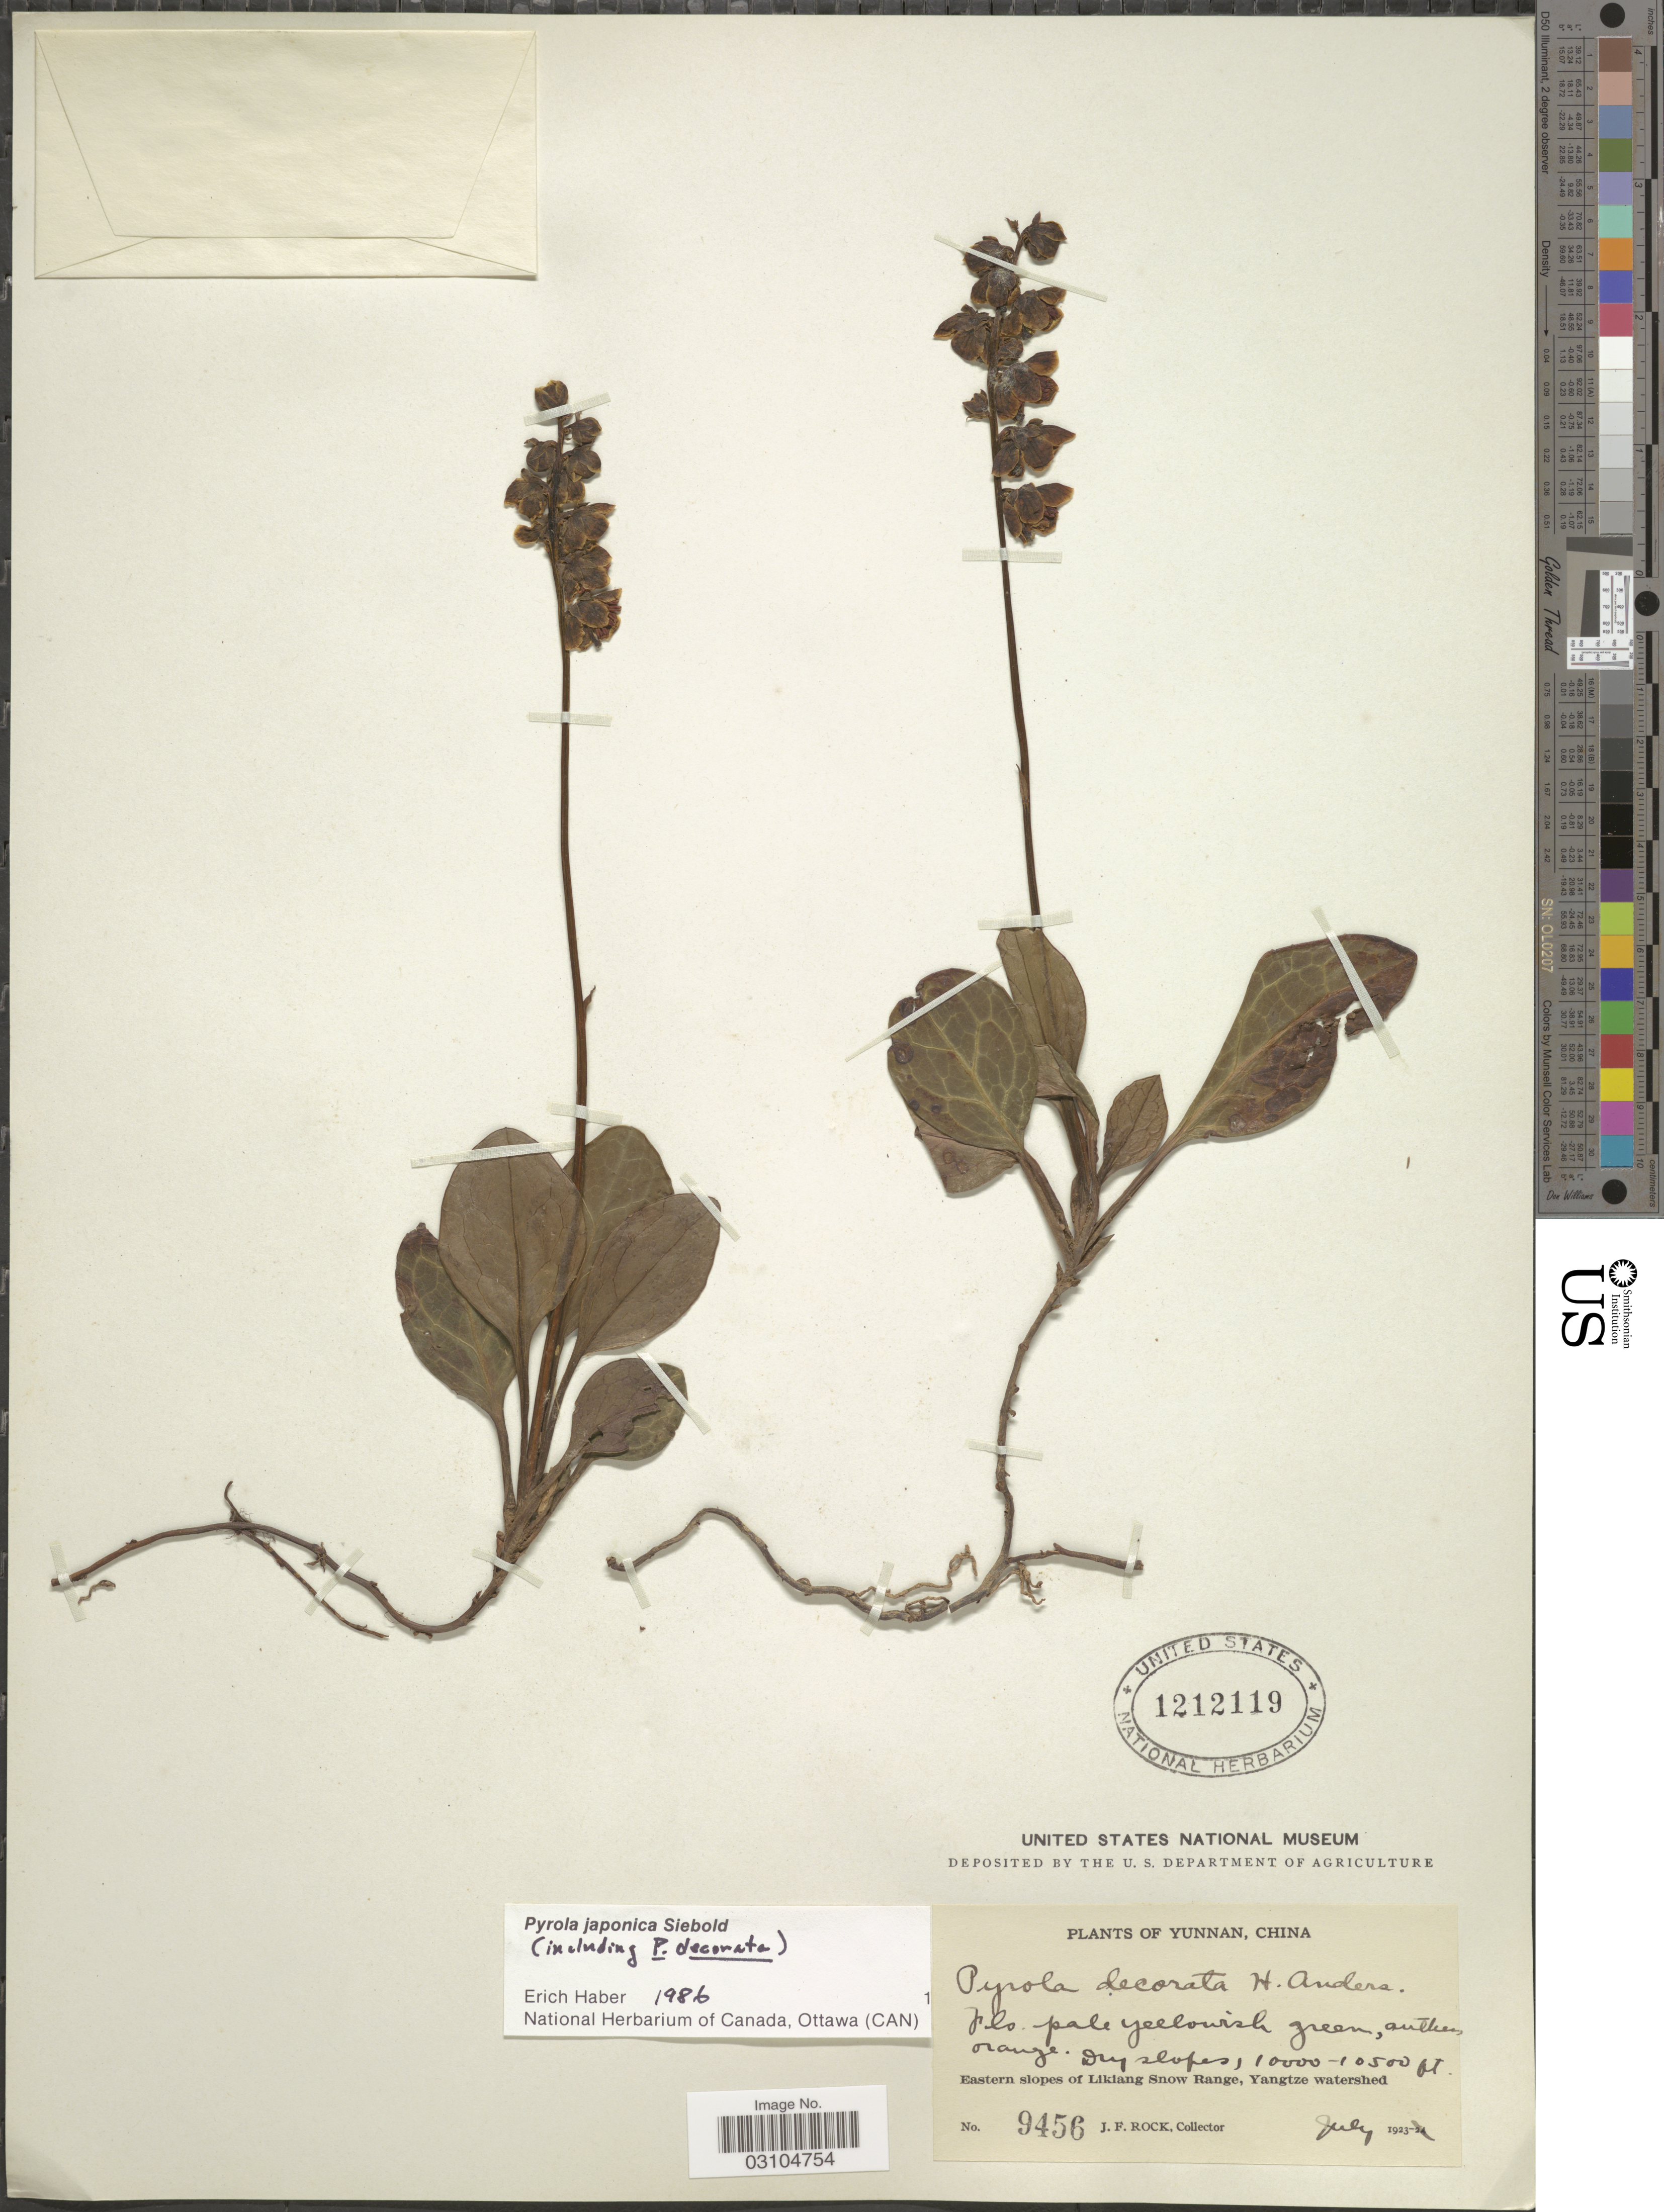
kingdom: Plantae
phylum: Tracheophyta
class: Magnoliopsida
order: Ericales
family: Ericaceae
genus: Pyrola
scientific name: Pyrola japonica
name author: Klenze ex Alef.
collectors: J. Rock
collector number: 9456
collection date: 1923-07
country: China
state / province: Yunnan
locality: Eastern slopes of Likiang Snow Range, Yangtze watershed.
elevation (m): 3048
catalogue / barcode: US 1212119